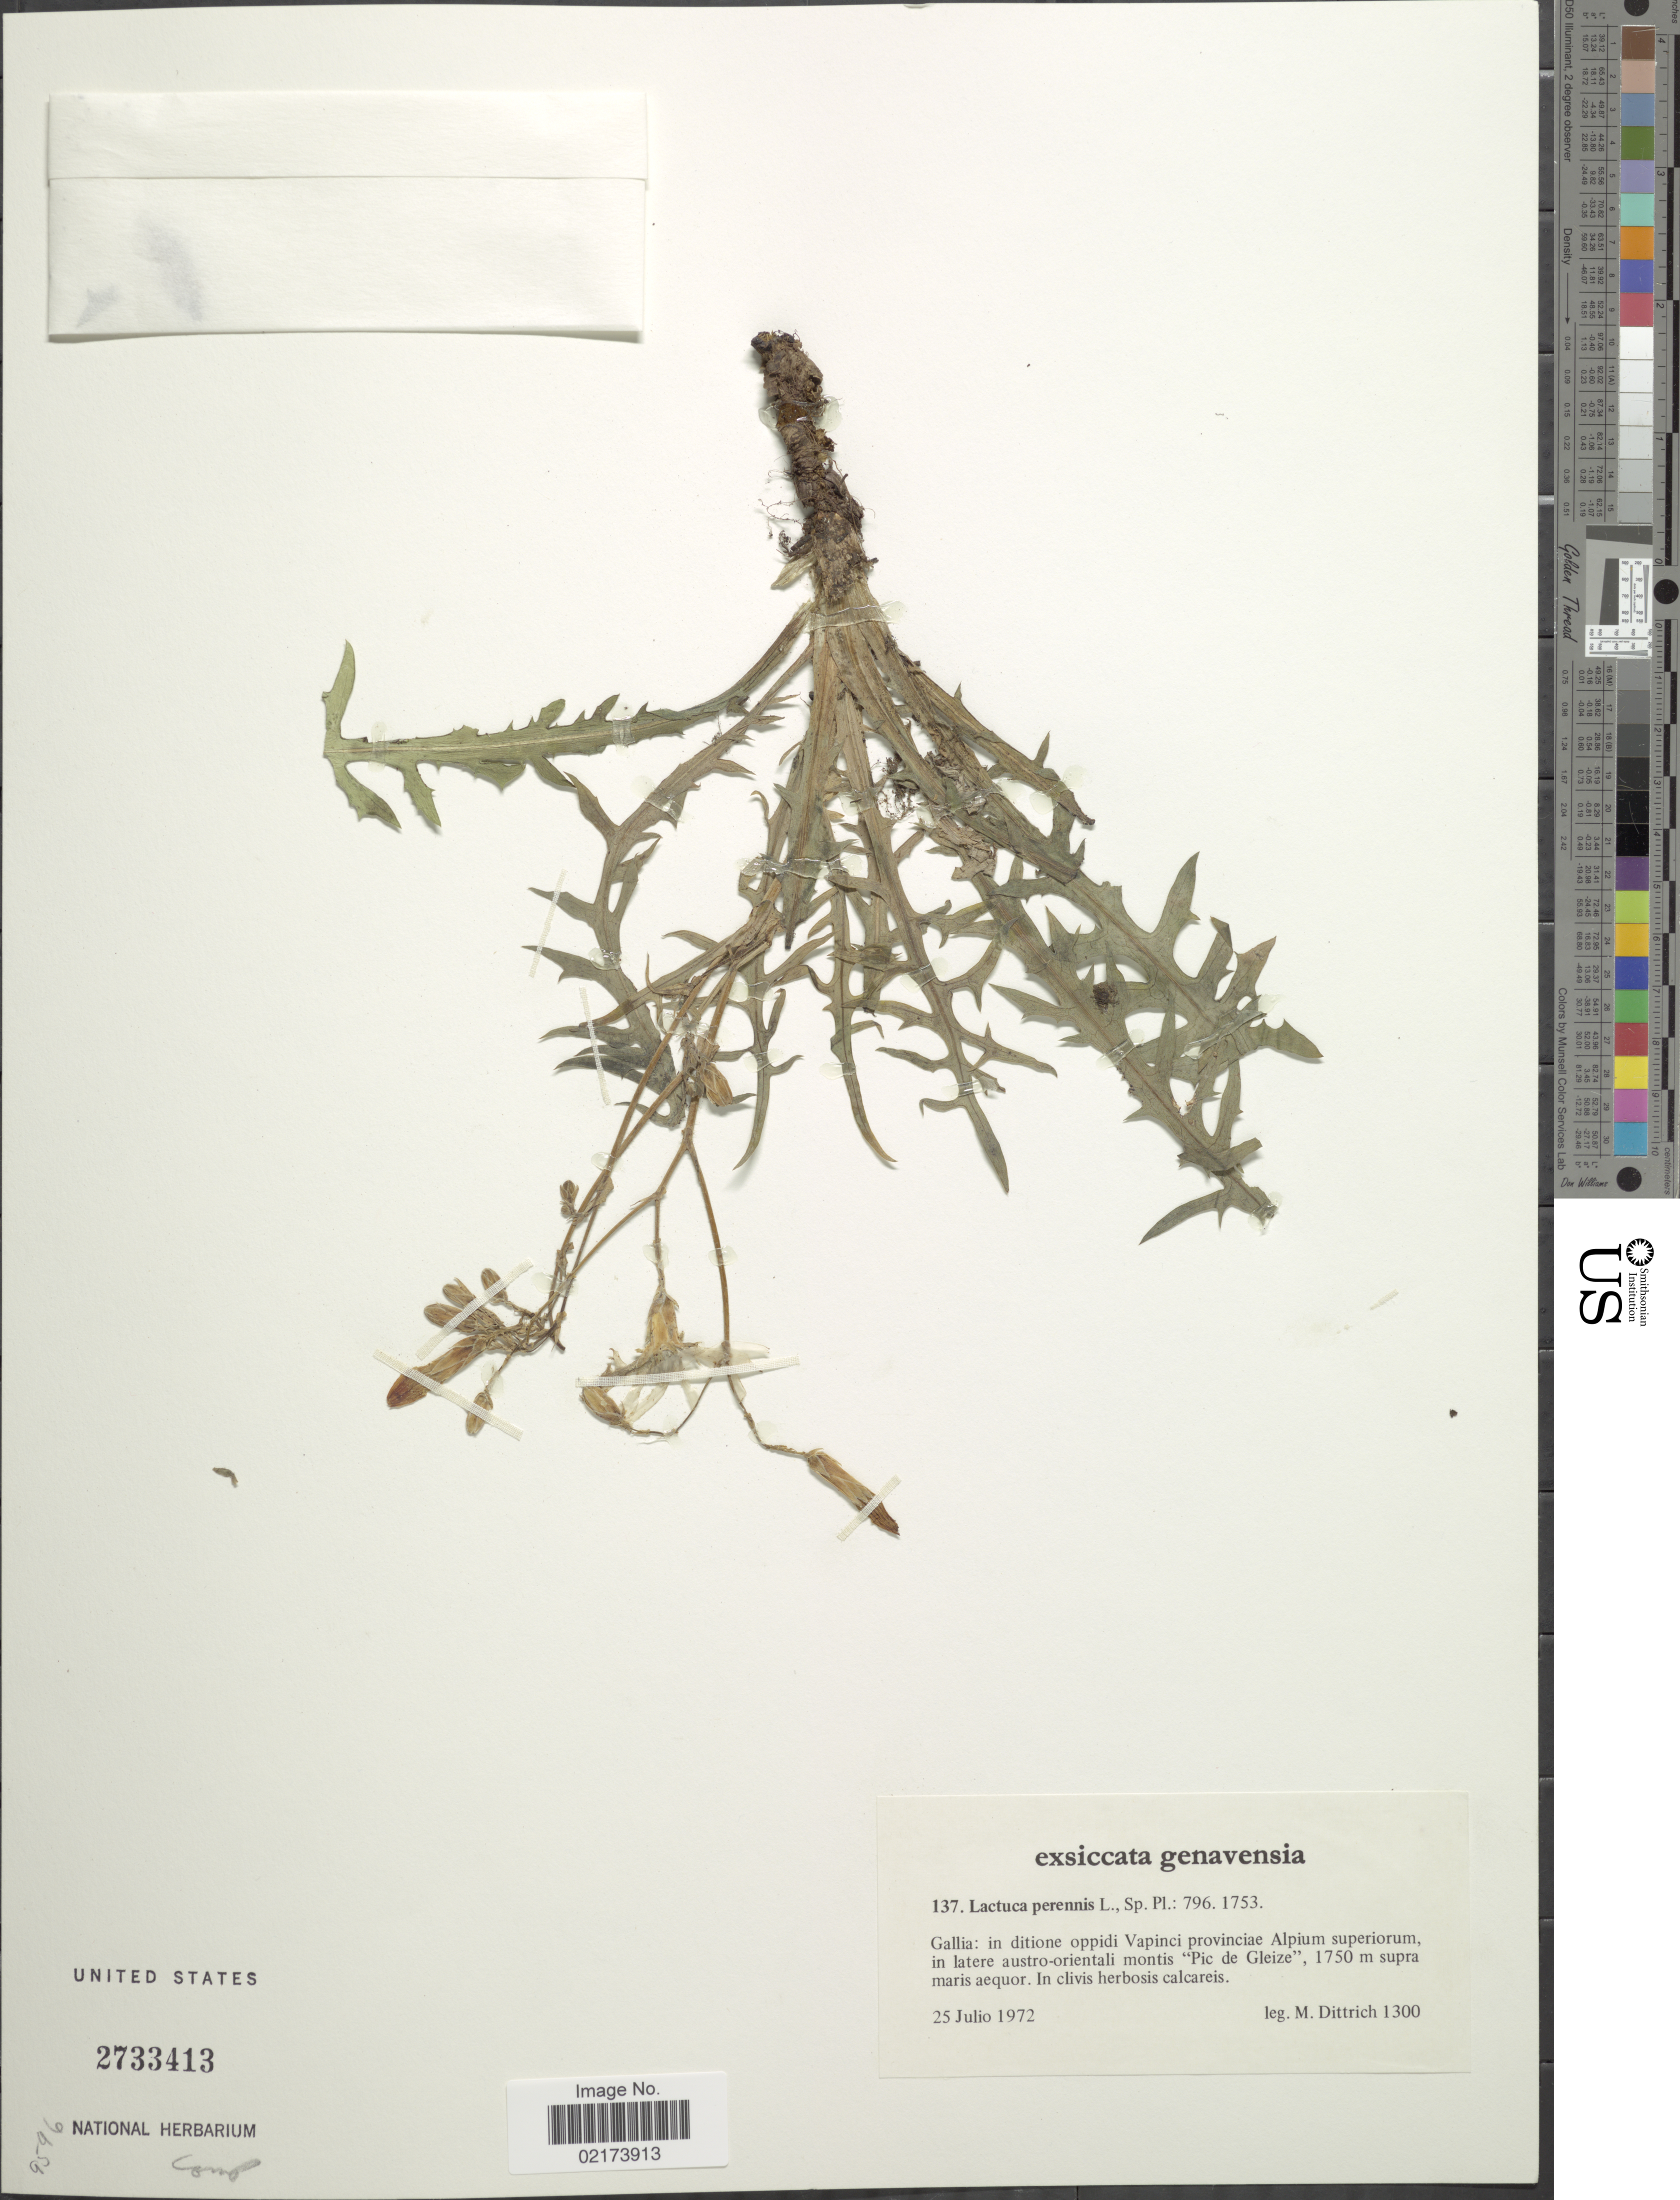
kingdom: Plantae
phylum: Tracheophyta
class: Magnoliopsida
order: Asterales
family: Asteraceae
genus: Lactuca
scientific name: Lactuca perennis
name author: L.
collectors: M. Dittrich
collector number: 137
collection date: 1972-07-25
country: France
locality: Gallia, ditione oppidi Vapinci provinciae Alpium superiorum, montis Pic de Gleize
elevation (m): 1750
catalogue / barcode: US 2733413